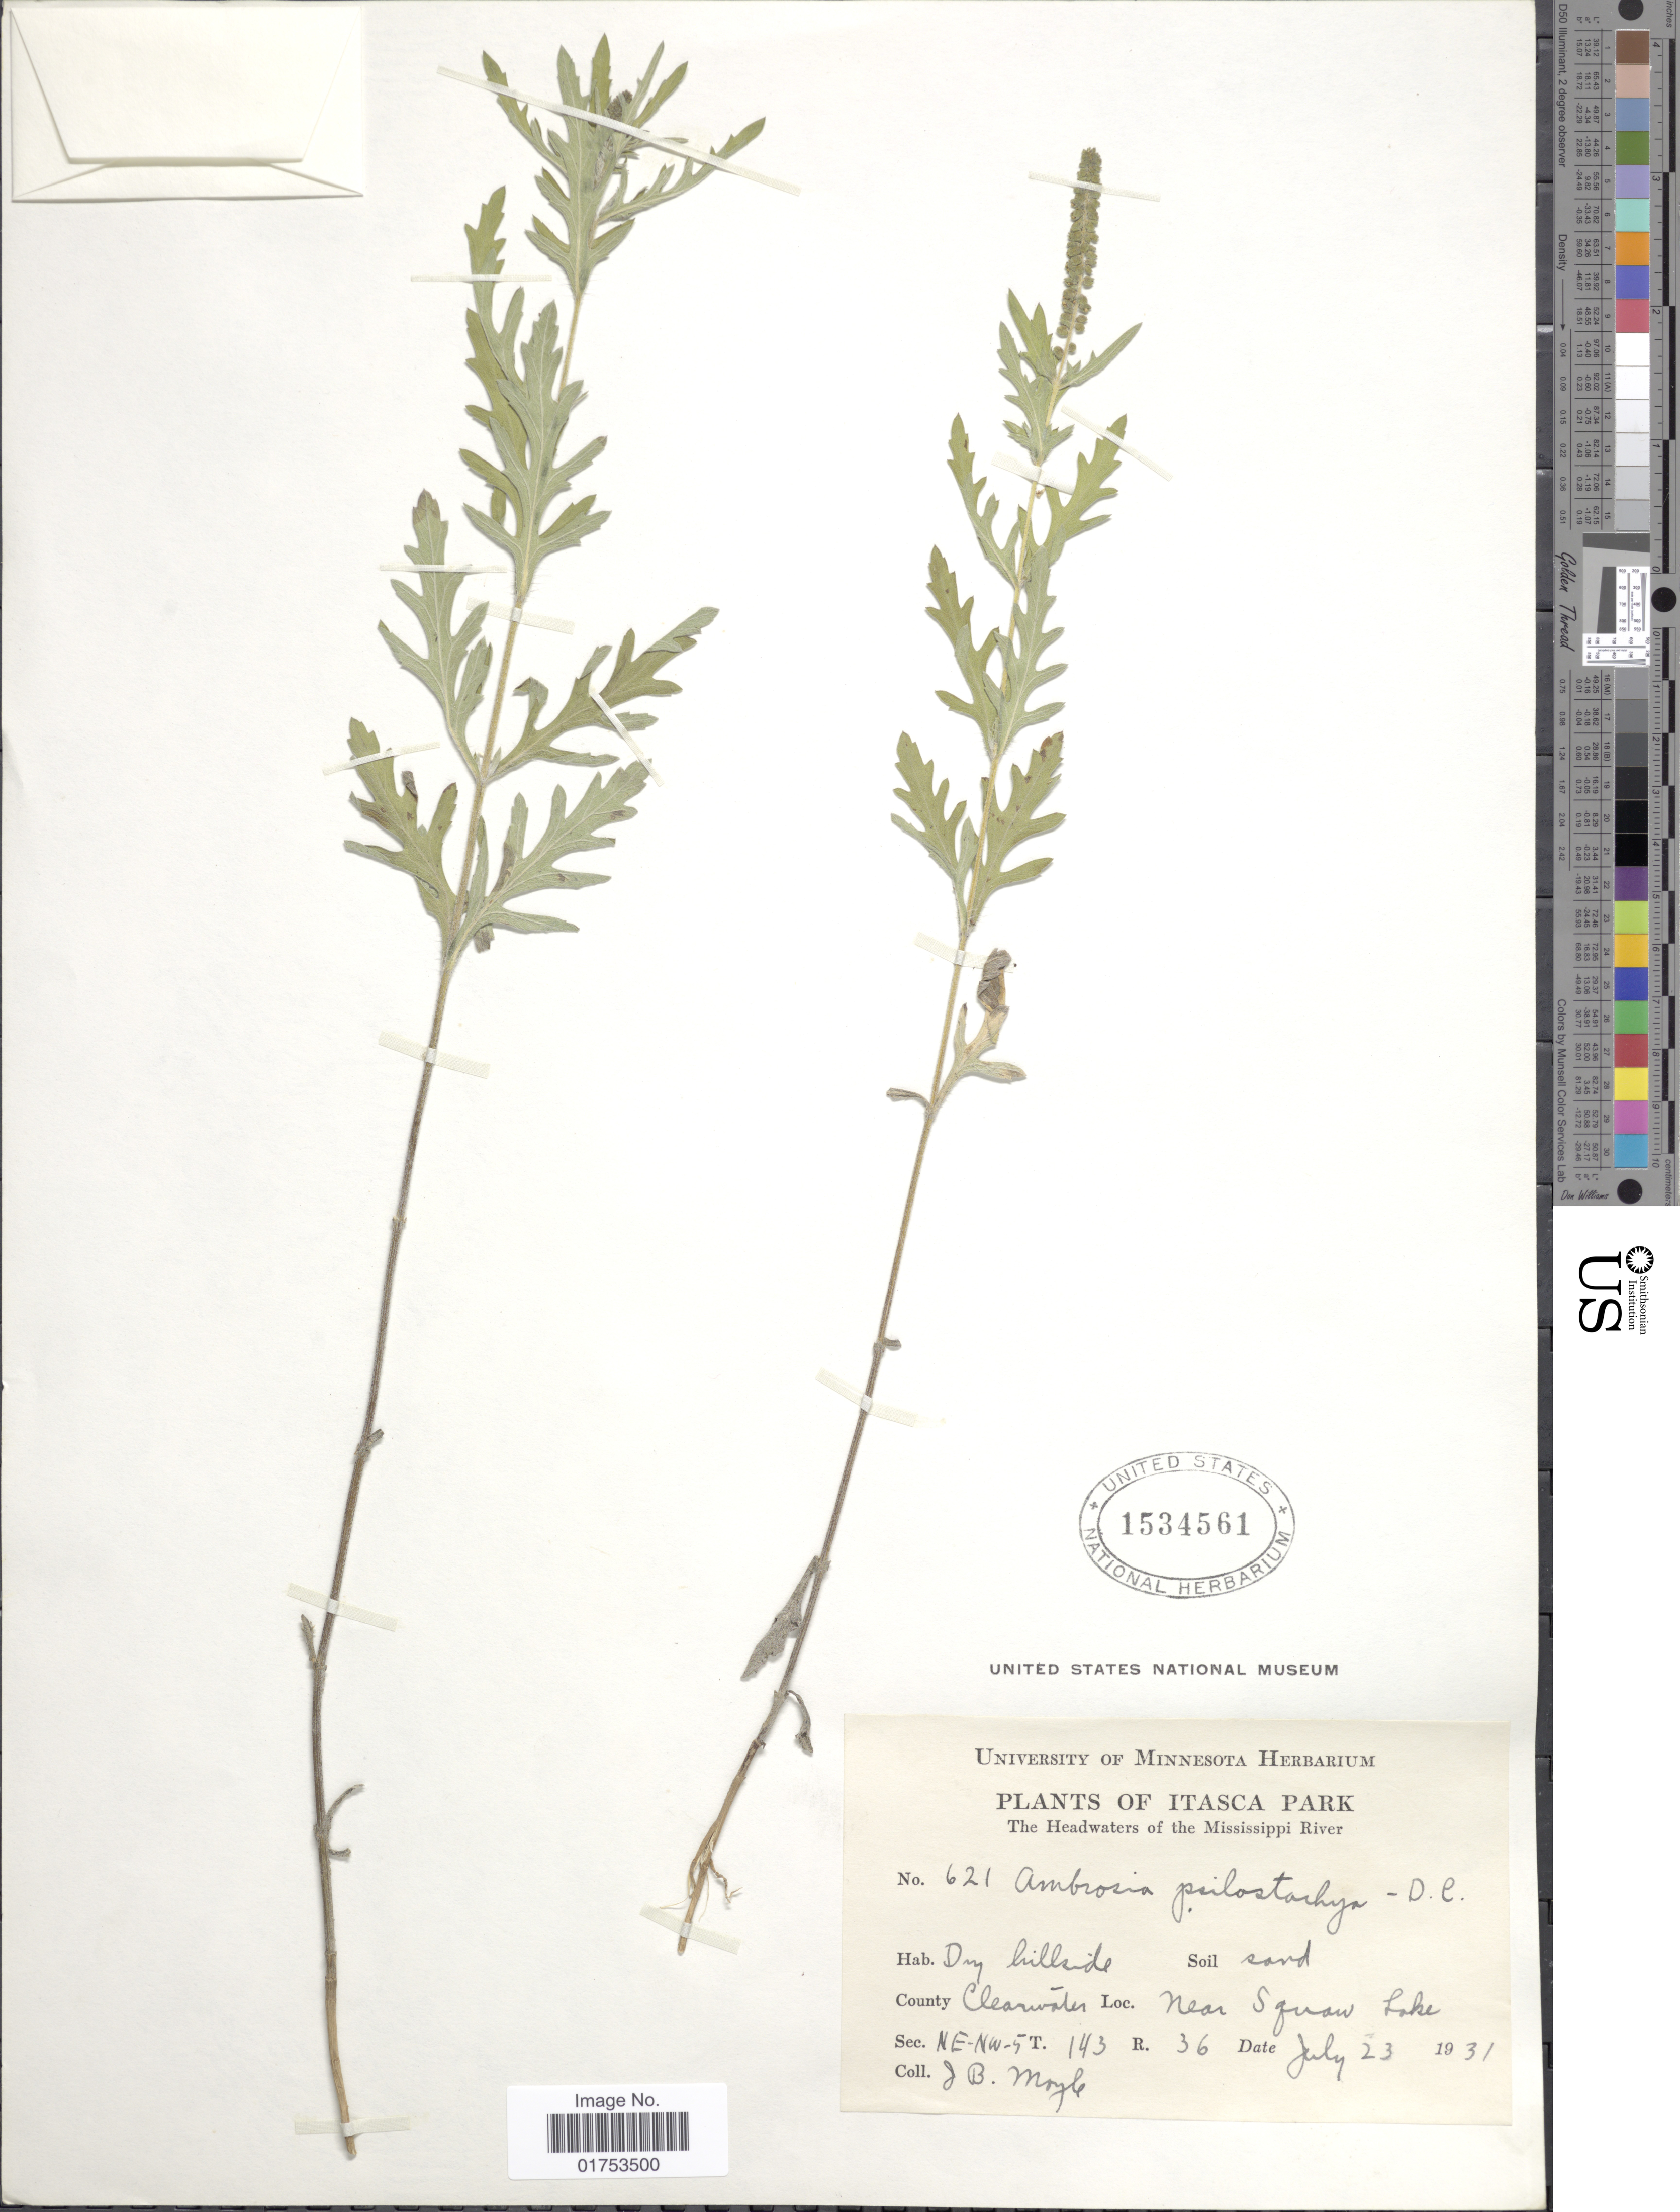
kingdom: Plantae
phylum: Tracheophyta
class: Magnoliopsida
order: Asterales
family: Asteraceae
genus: Ambrosia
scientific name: Ambrosia psilostachya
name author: DC.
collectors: J. Moyle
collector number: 621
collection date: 1931-07-23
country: United States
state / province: Minnesota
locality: Itasca Park, The Headwaters of the Mississippi River, County Clearwater, Near Squaw Lake, Sec. NENW5, T143 R36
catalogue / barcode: US 1534561